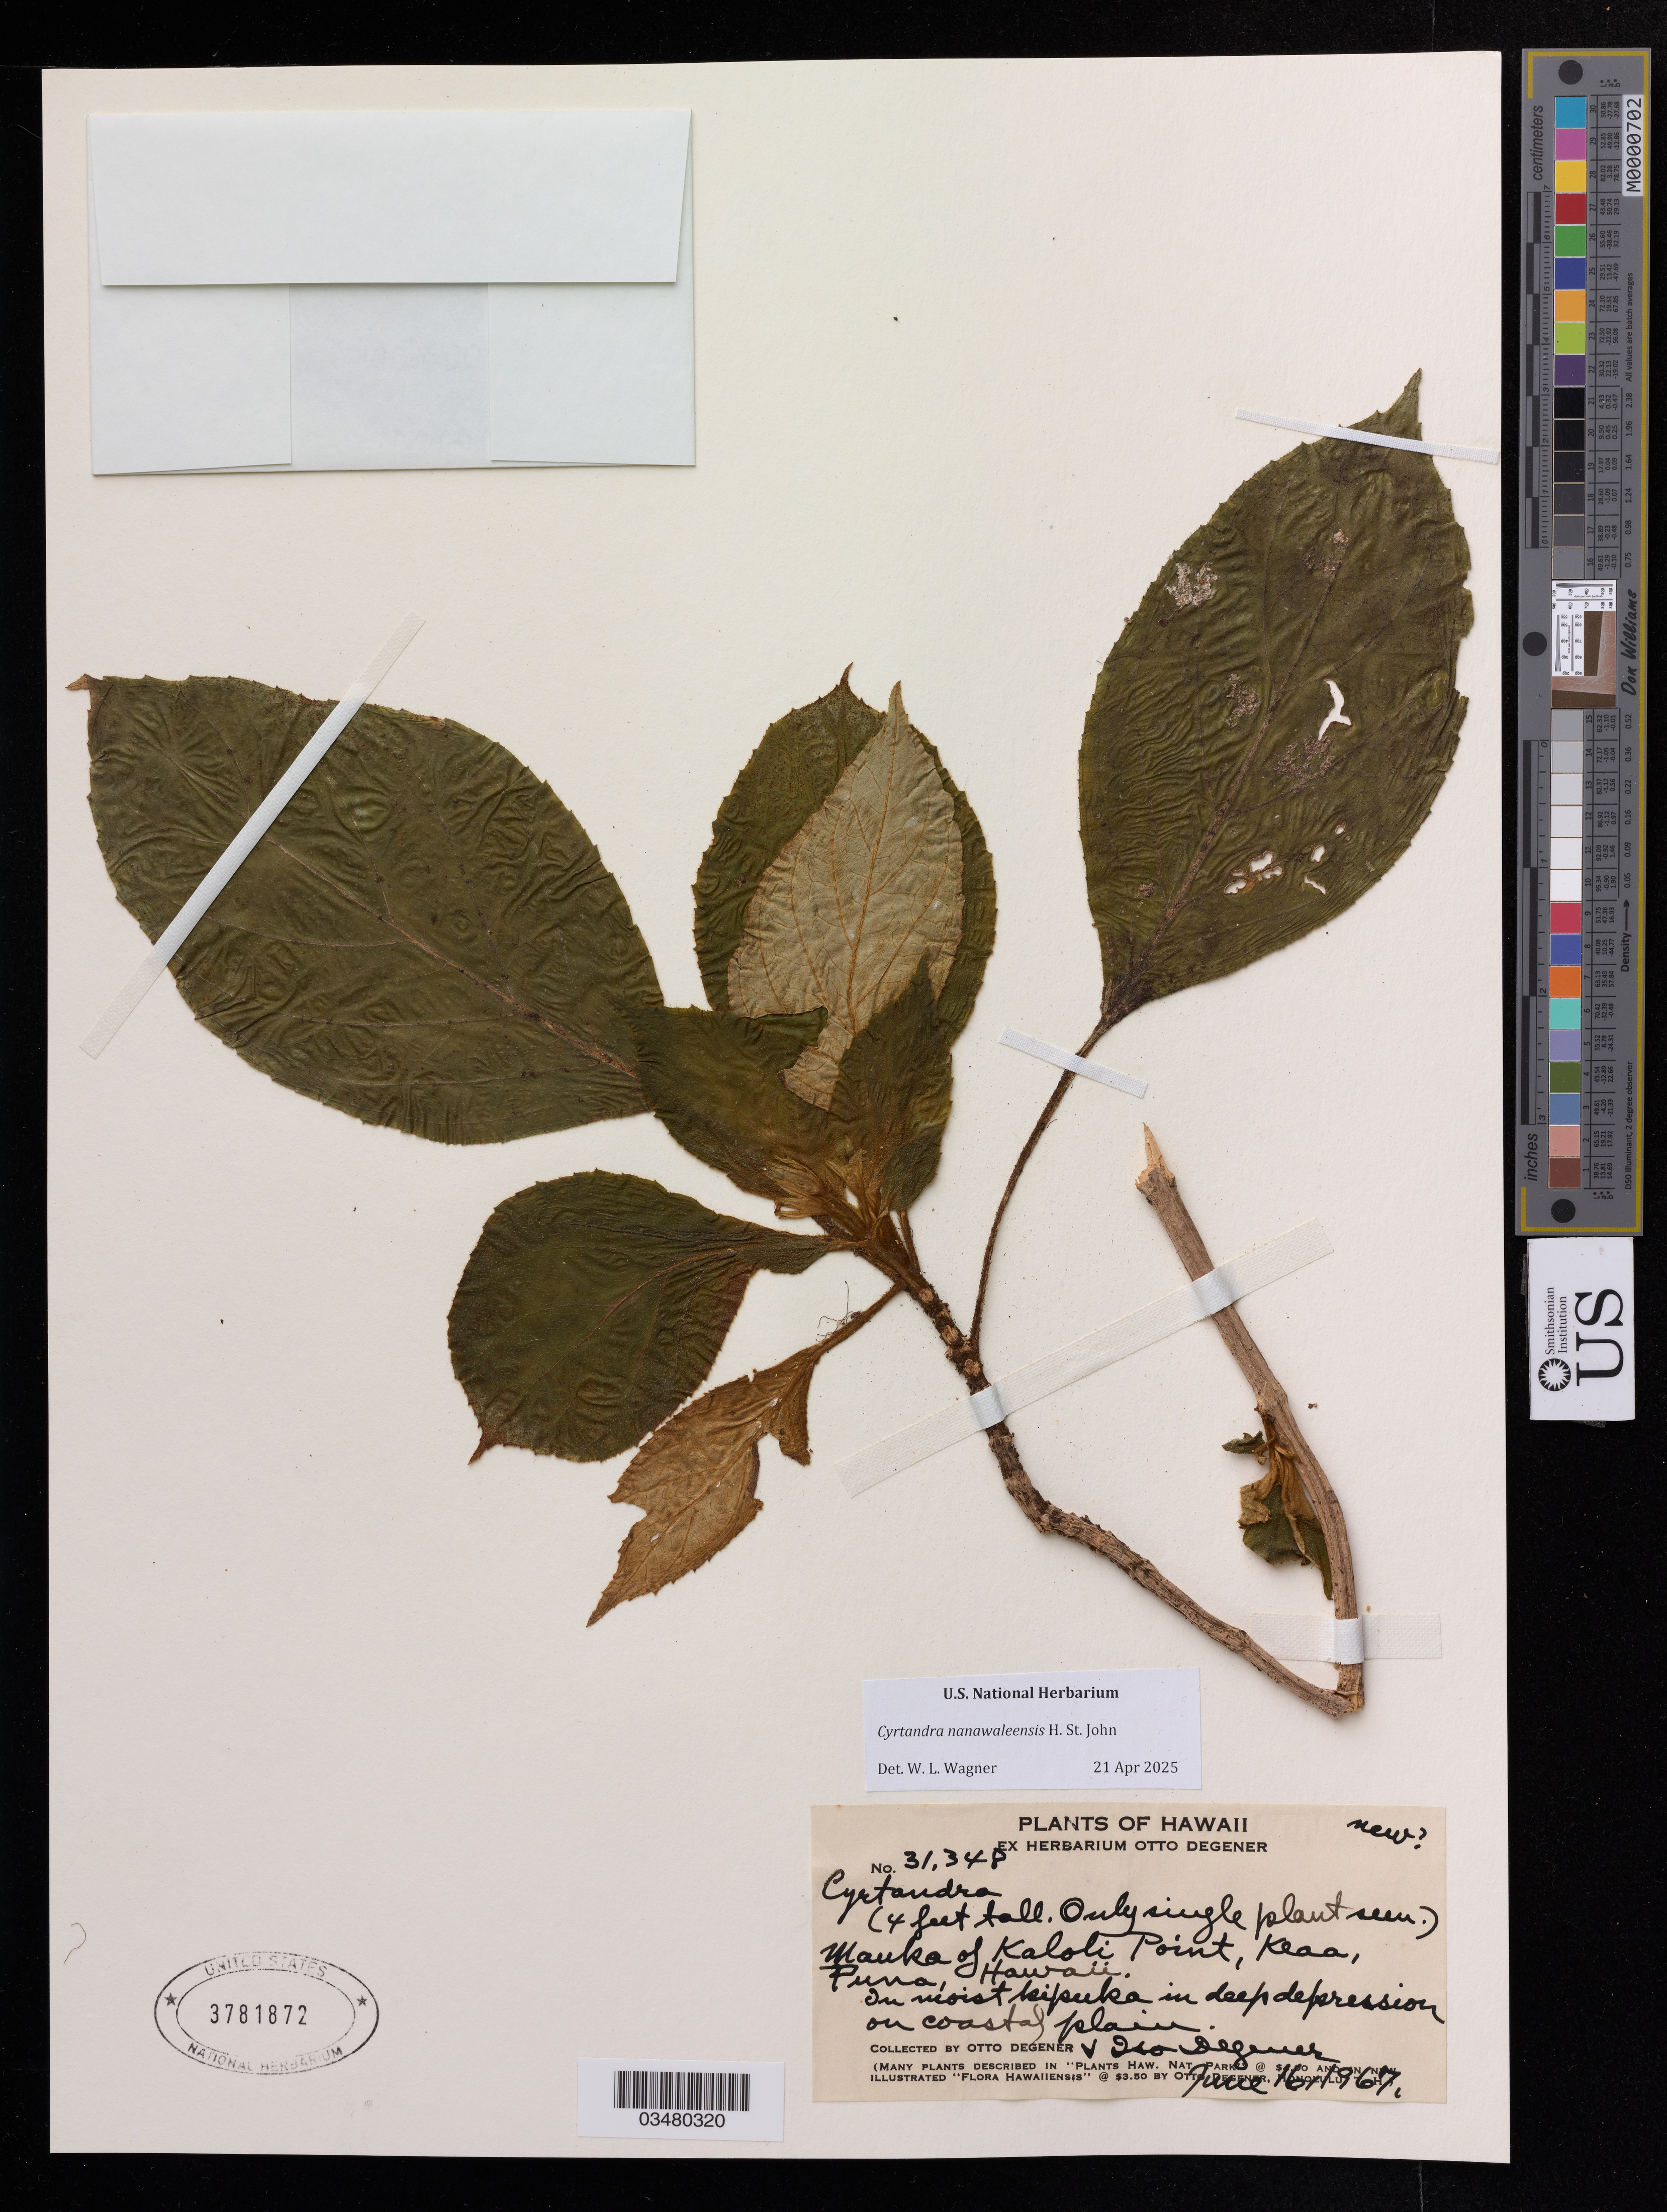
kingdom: Plantae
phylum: Tracheophyta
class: Magnoliopsida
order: Lamiales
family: Gesneriaceae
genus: Cyrtandra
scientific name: Cyrtandra nanawaleensis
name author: H. St. John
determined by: Wagner, W. L., (BOT), Smithsonian Institution - National Museum of Natural History (UNITED STATES)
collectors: O. Degener & I. Degener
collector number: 31348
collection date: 1967-06-16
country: United States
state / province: Hawaii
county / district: Hawaii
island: Hawaii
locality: Mauka of Kaloli Point, Keaa, Puna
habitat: Coastal plain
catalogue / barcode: US 3781872